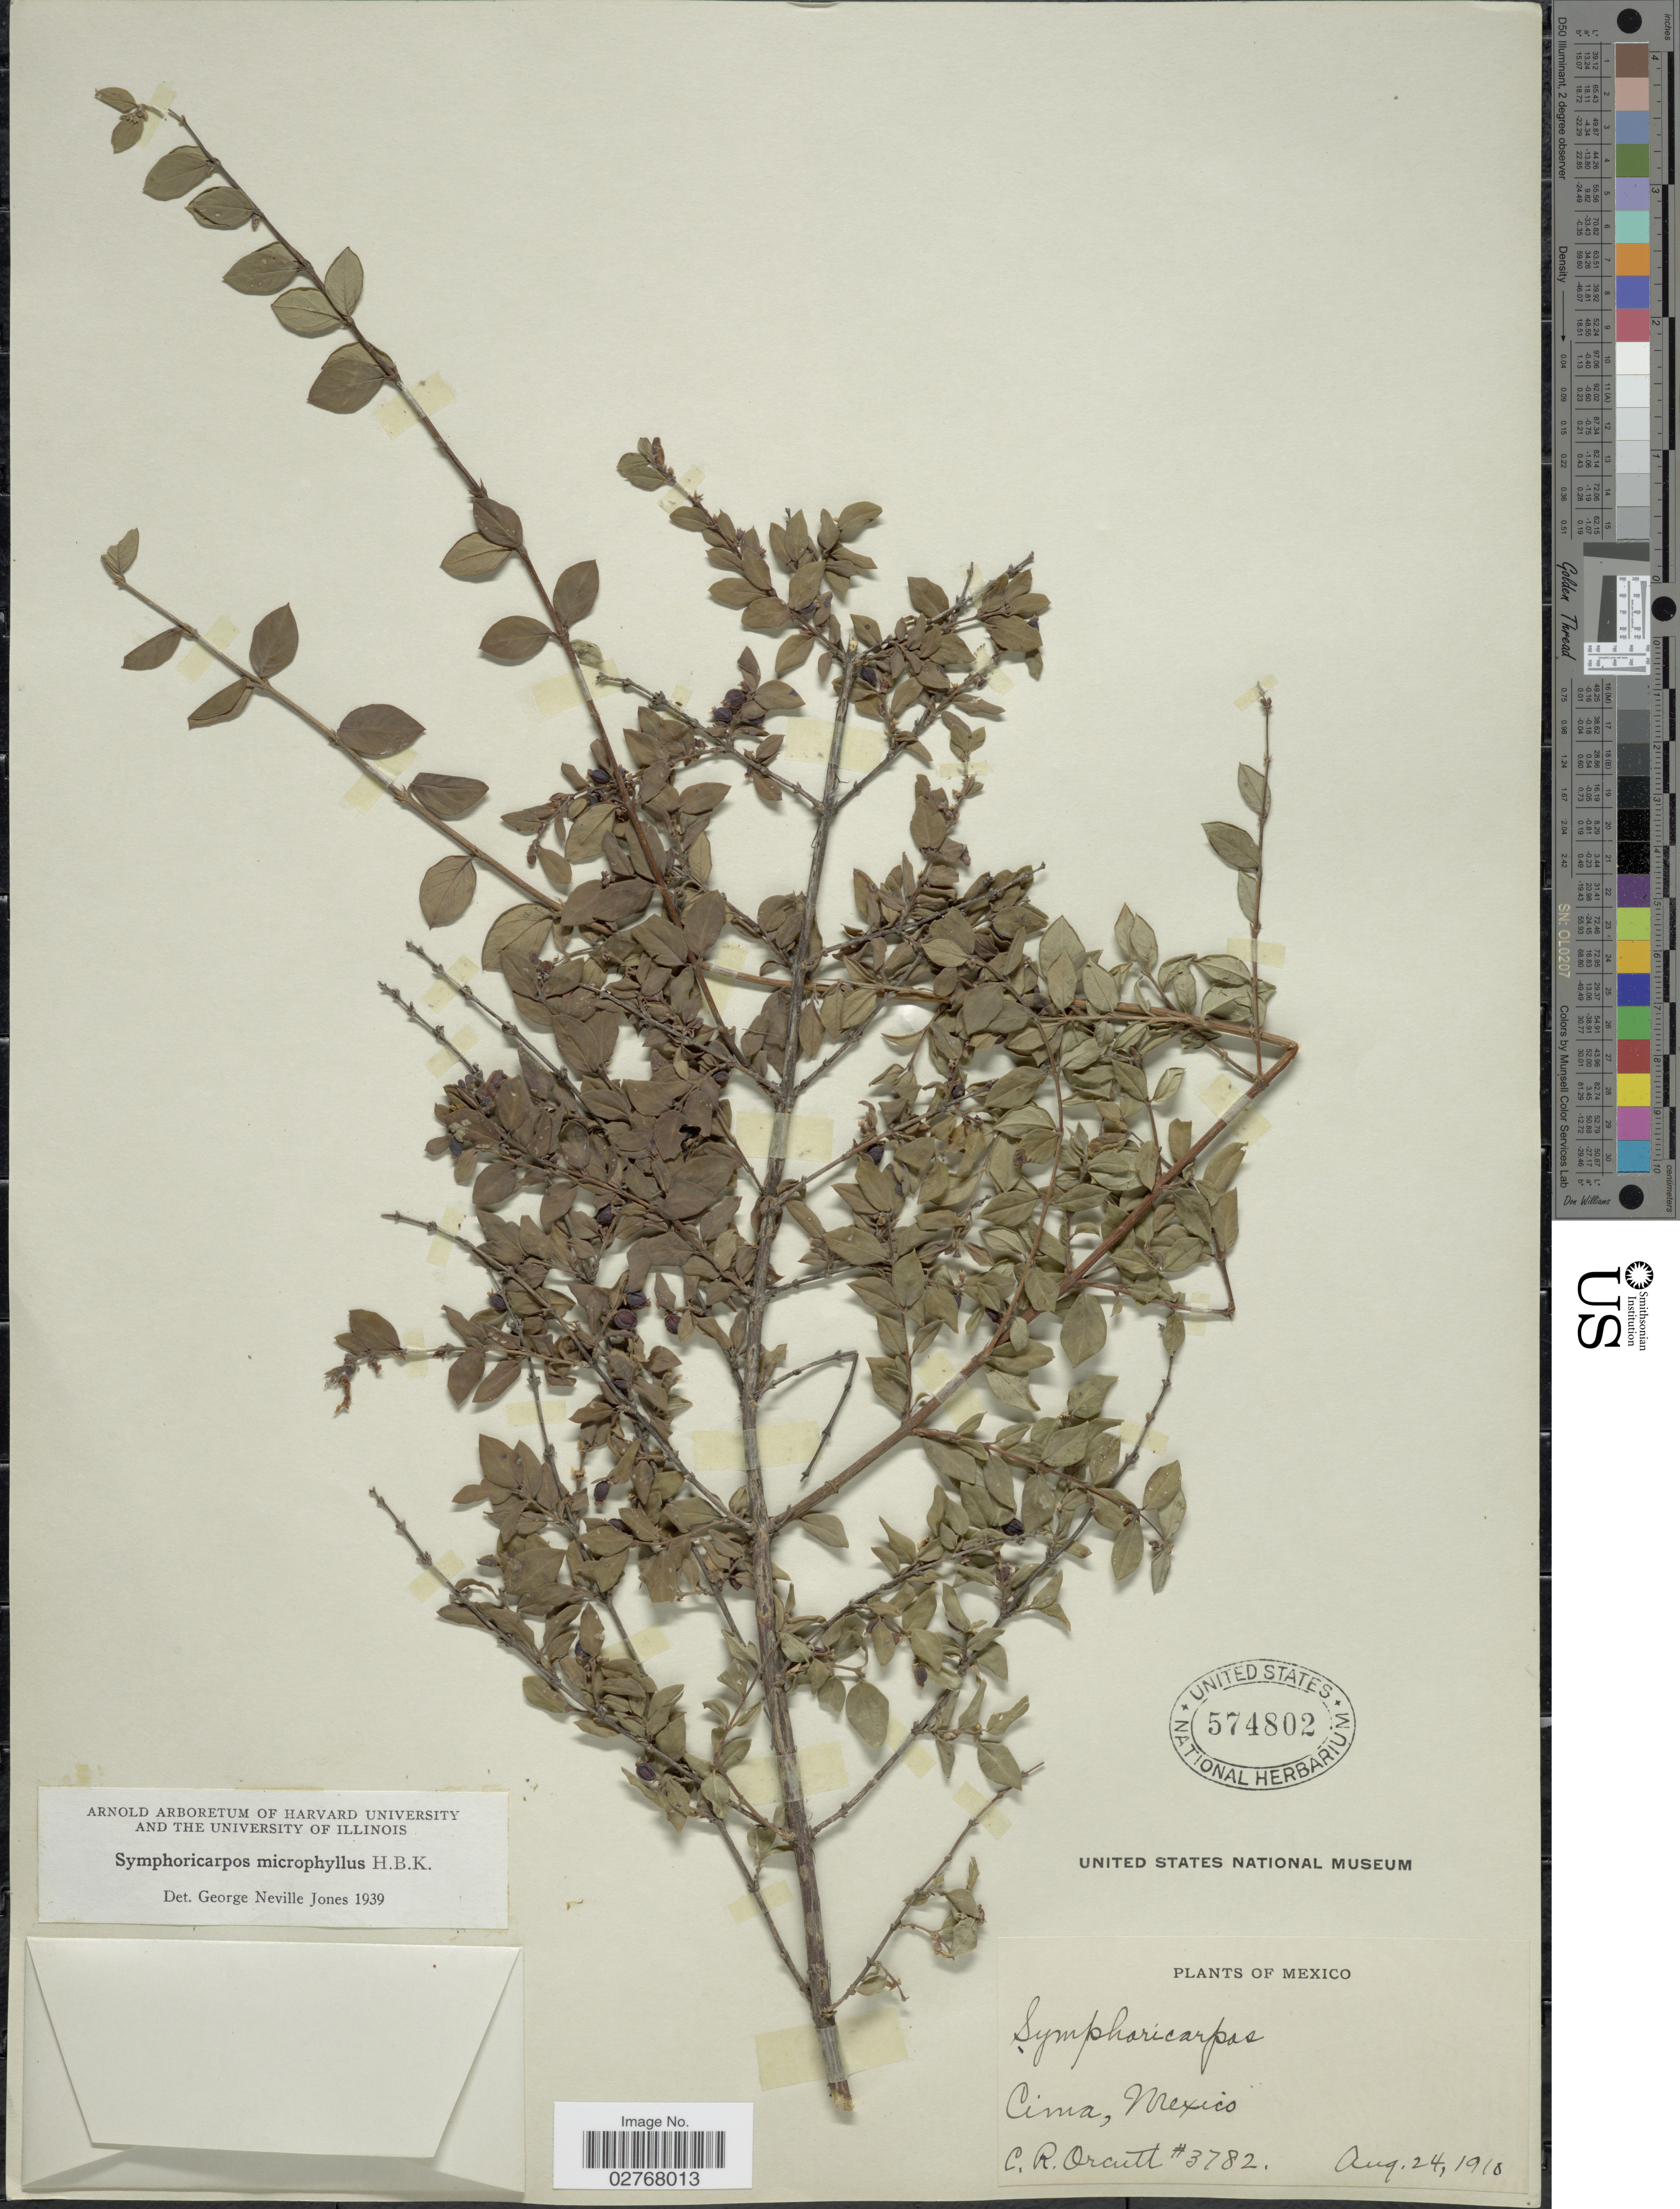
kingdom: Plantae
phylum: Tracheophyta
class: Magnoliopsida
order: Dipsacales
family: Caprifoliaceae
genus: Symphoricarpos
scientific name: Symphoricarpos microphyllus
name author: Kunth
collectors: C. R. Orcutt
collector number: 3782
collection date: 1910-08-24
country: Mexico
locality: Cima.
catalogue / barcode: US 574802